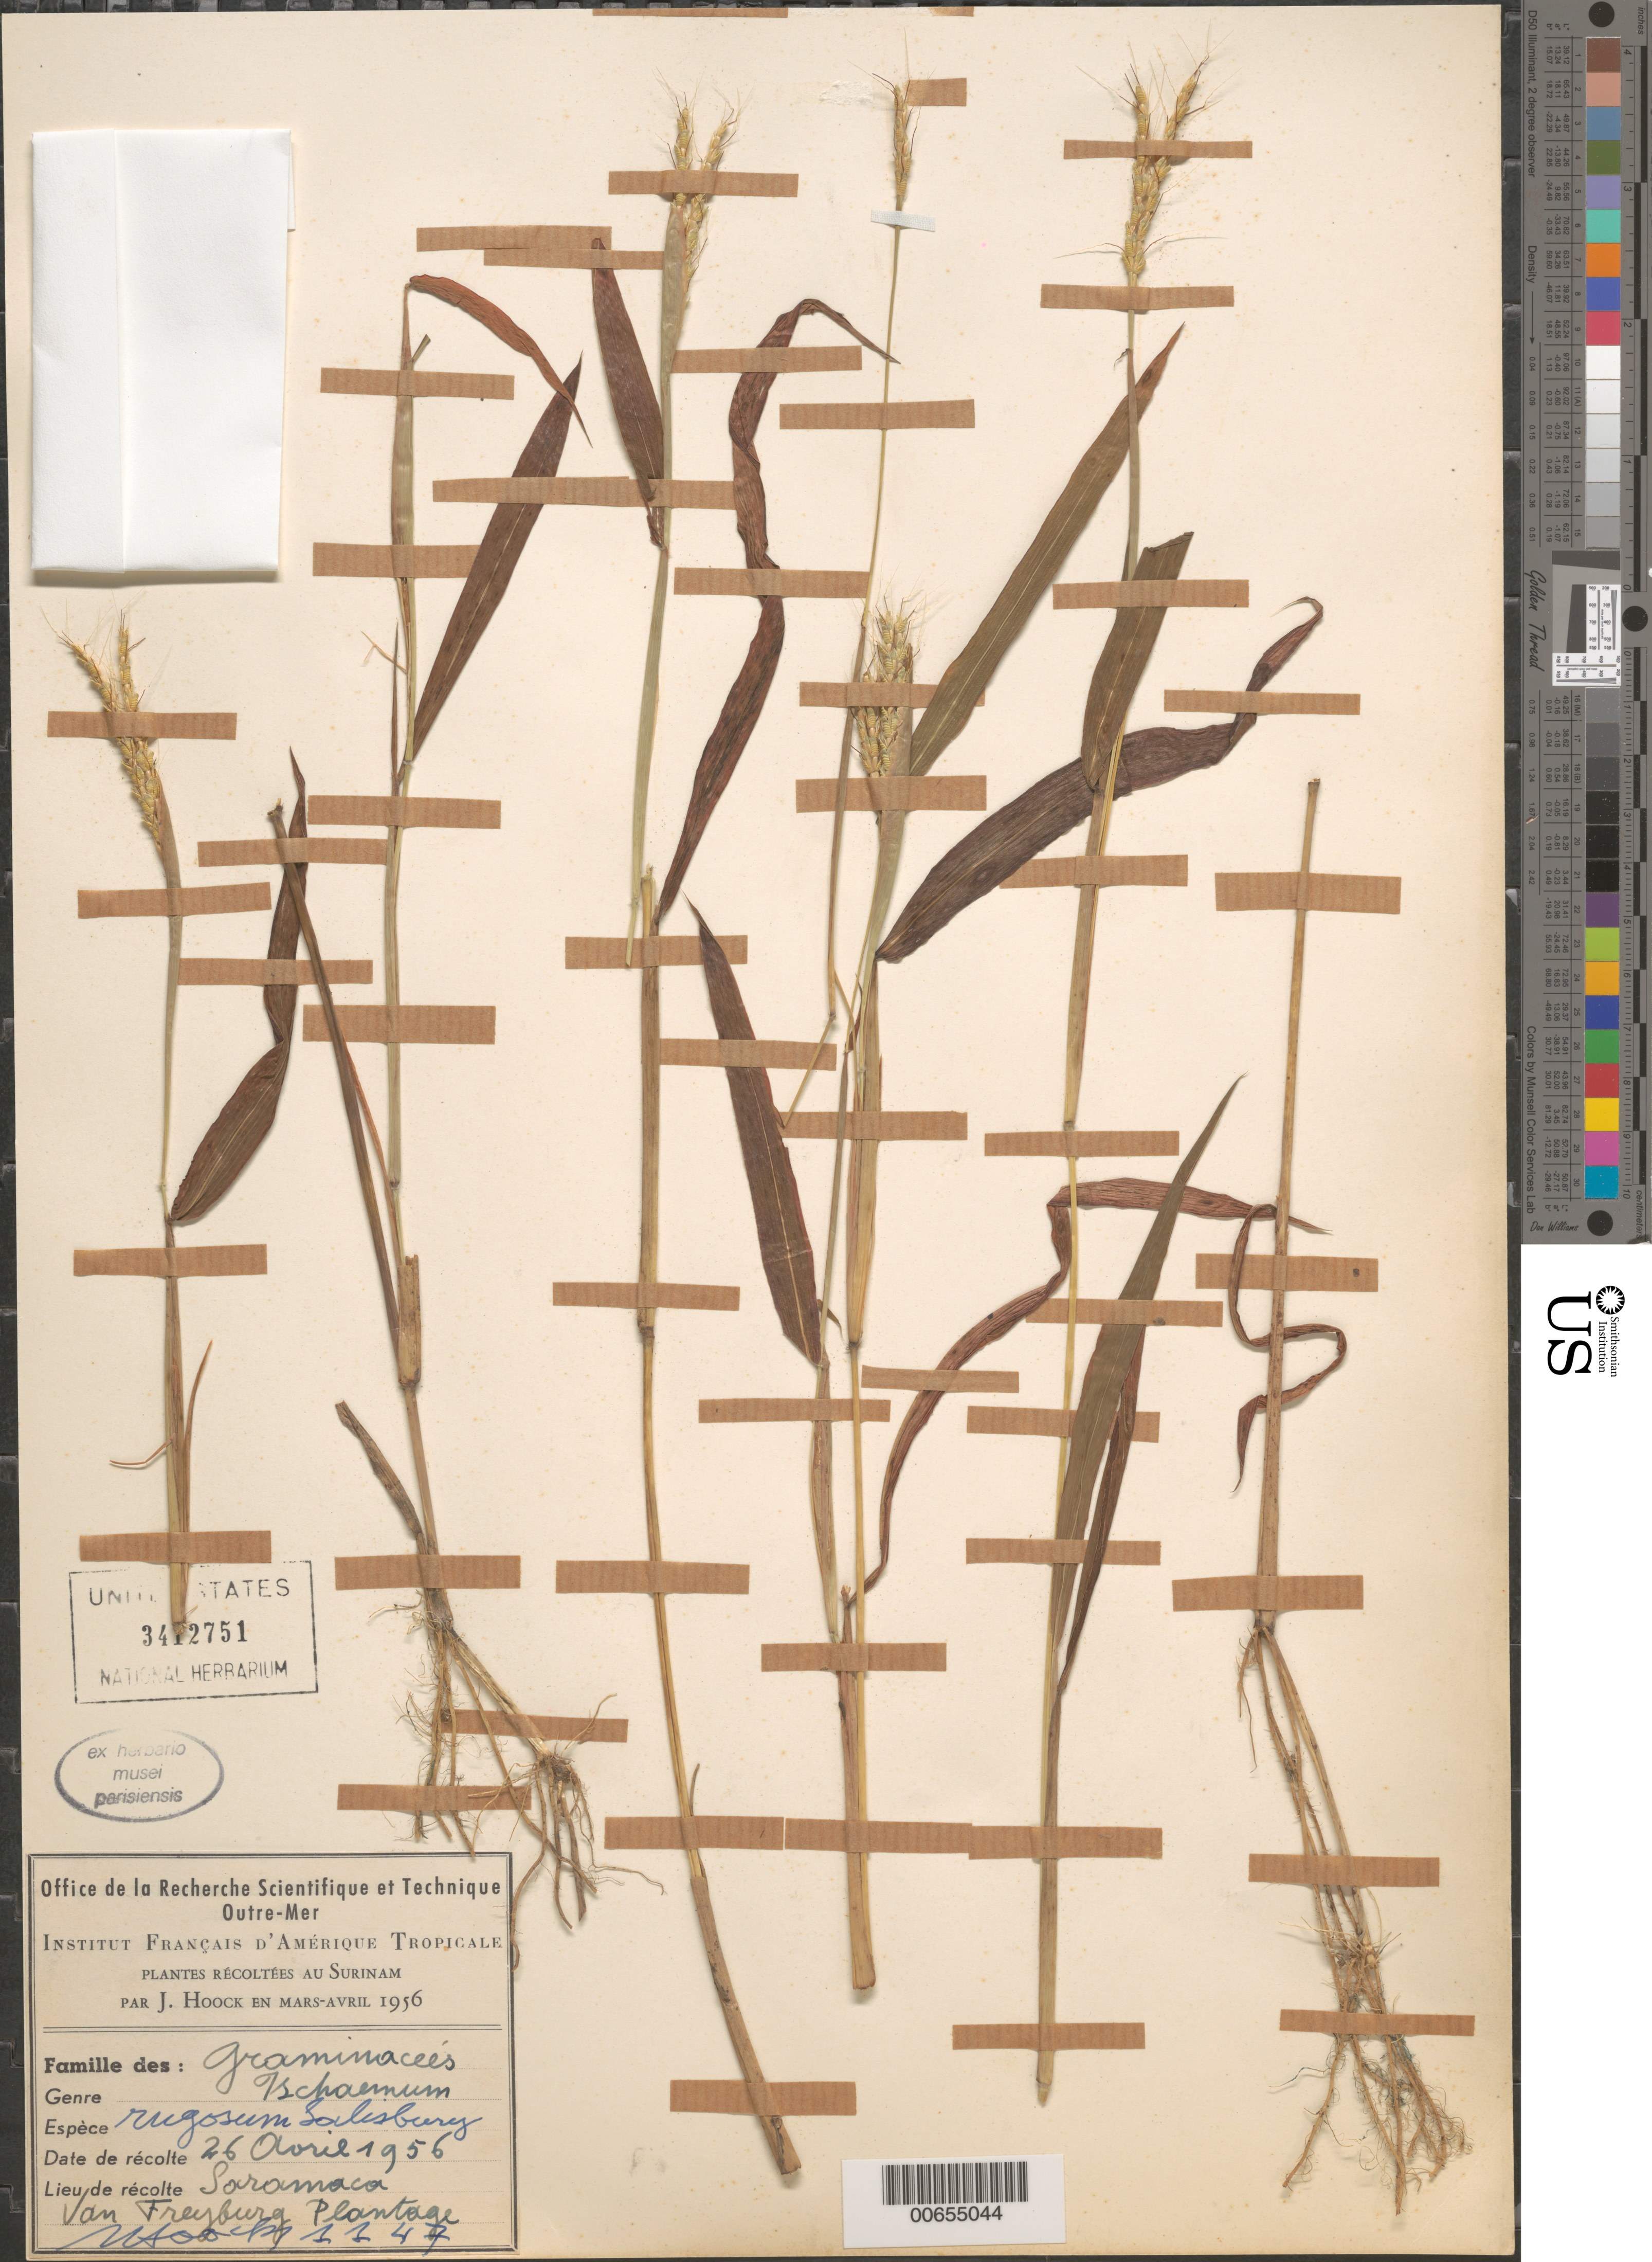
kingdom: Plantae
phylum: Tracheophyta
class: Liliopsida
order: Poales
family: Poaceae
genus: Ischaemum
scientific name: Ischaemum rugosum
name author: Salisb.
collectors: J. Hoock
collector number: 1147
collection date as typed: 26-Apr-56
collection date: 1956-04-26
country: Suriname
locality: Saramacca, van Freyburg Plantage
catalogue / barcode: US 3412751